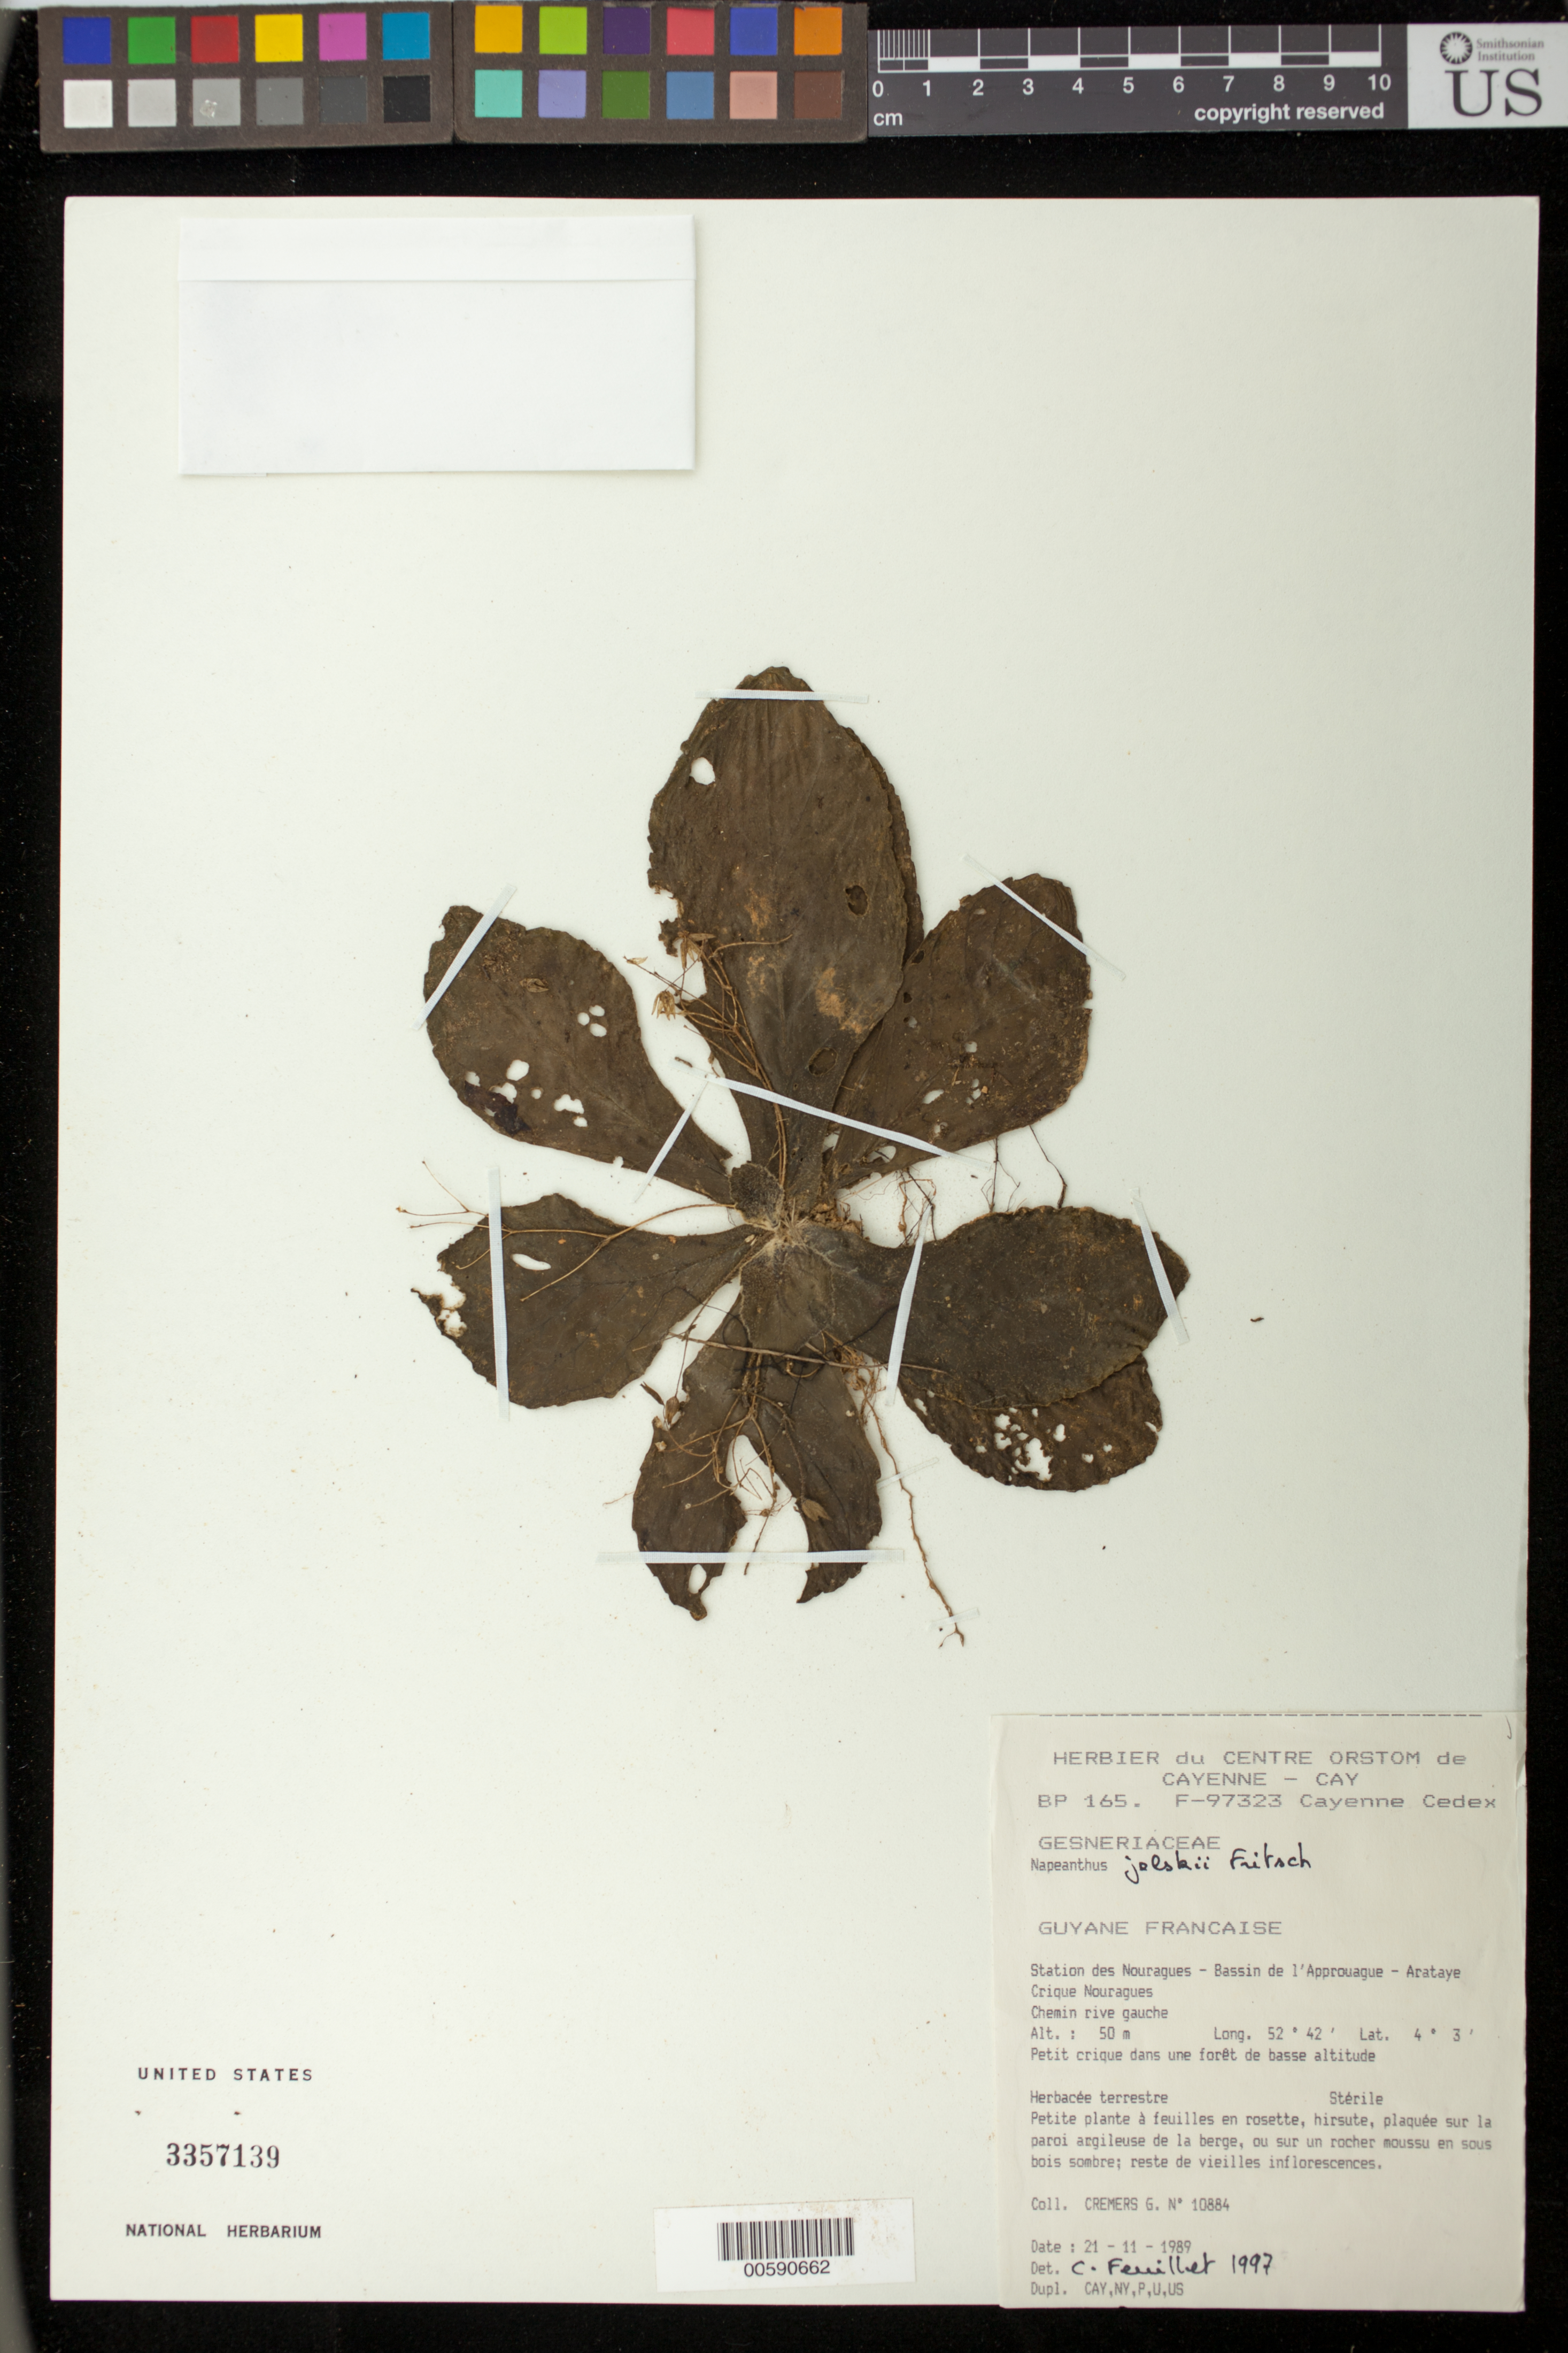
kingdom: Plantae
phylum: Tracheophyta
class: Magnoliopsida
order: Lamiales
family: Gesneriaceae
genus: Napeanthus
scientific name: Napeanthus jelskii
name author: Fritsch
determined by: Skog, Laurence E.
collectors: G. Cremers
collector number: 10884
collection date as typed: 21 Nov 1989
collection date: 1989-11-21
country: French Guiana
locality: Station des Nouragues, bassin de l'Approuague, Arataye, Crique Nouragues, Chemin rive gauche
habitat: Petit crique dans une forêt de basse altitude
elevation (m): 50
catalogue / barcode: US 3357139